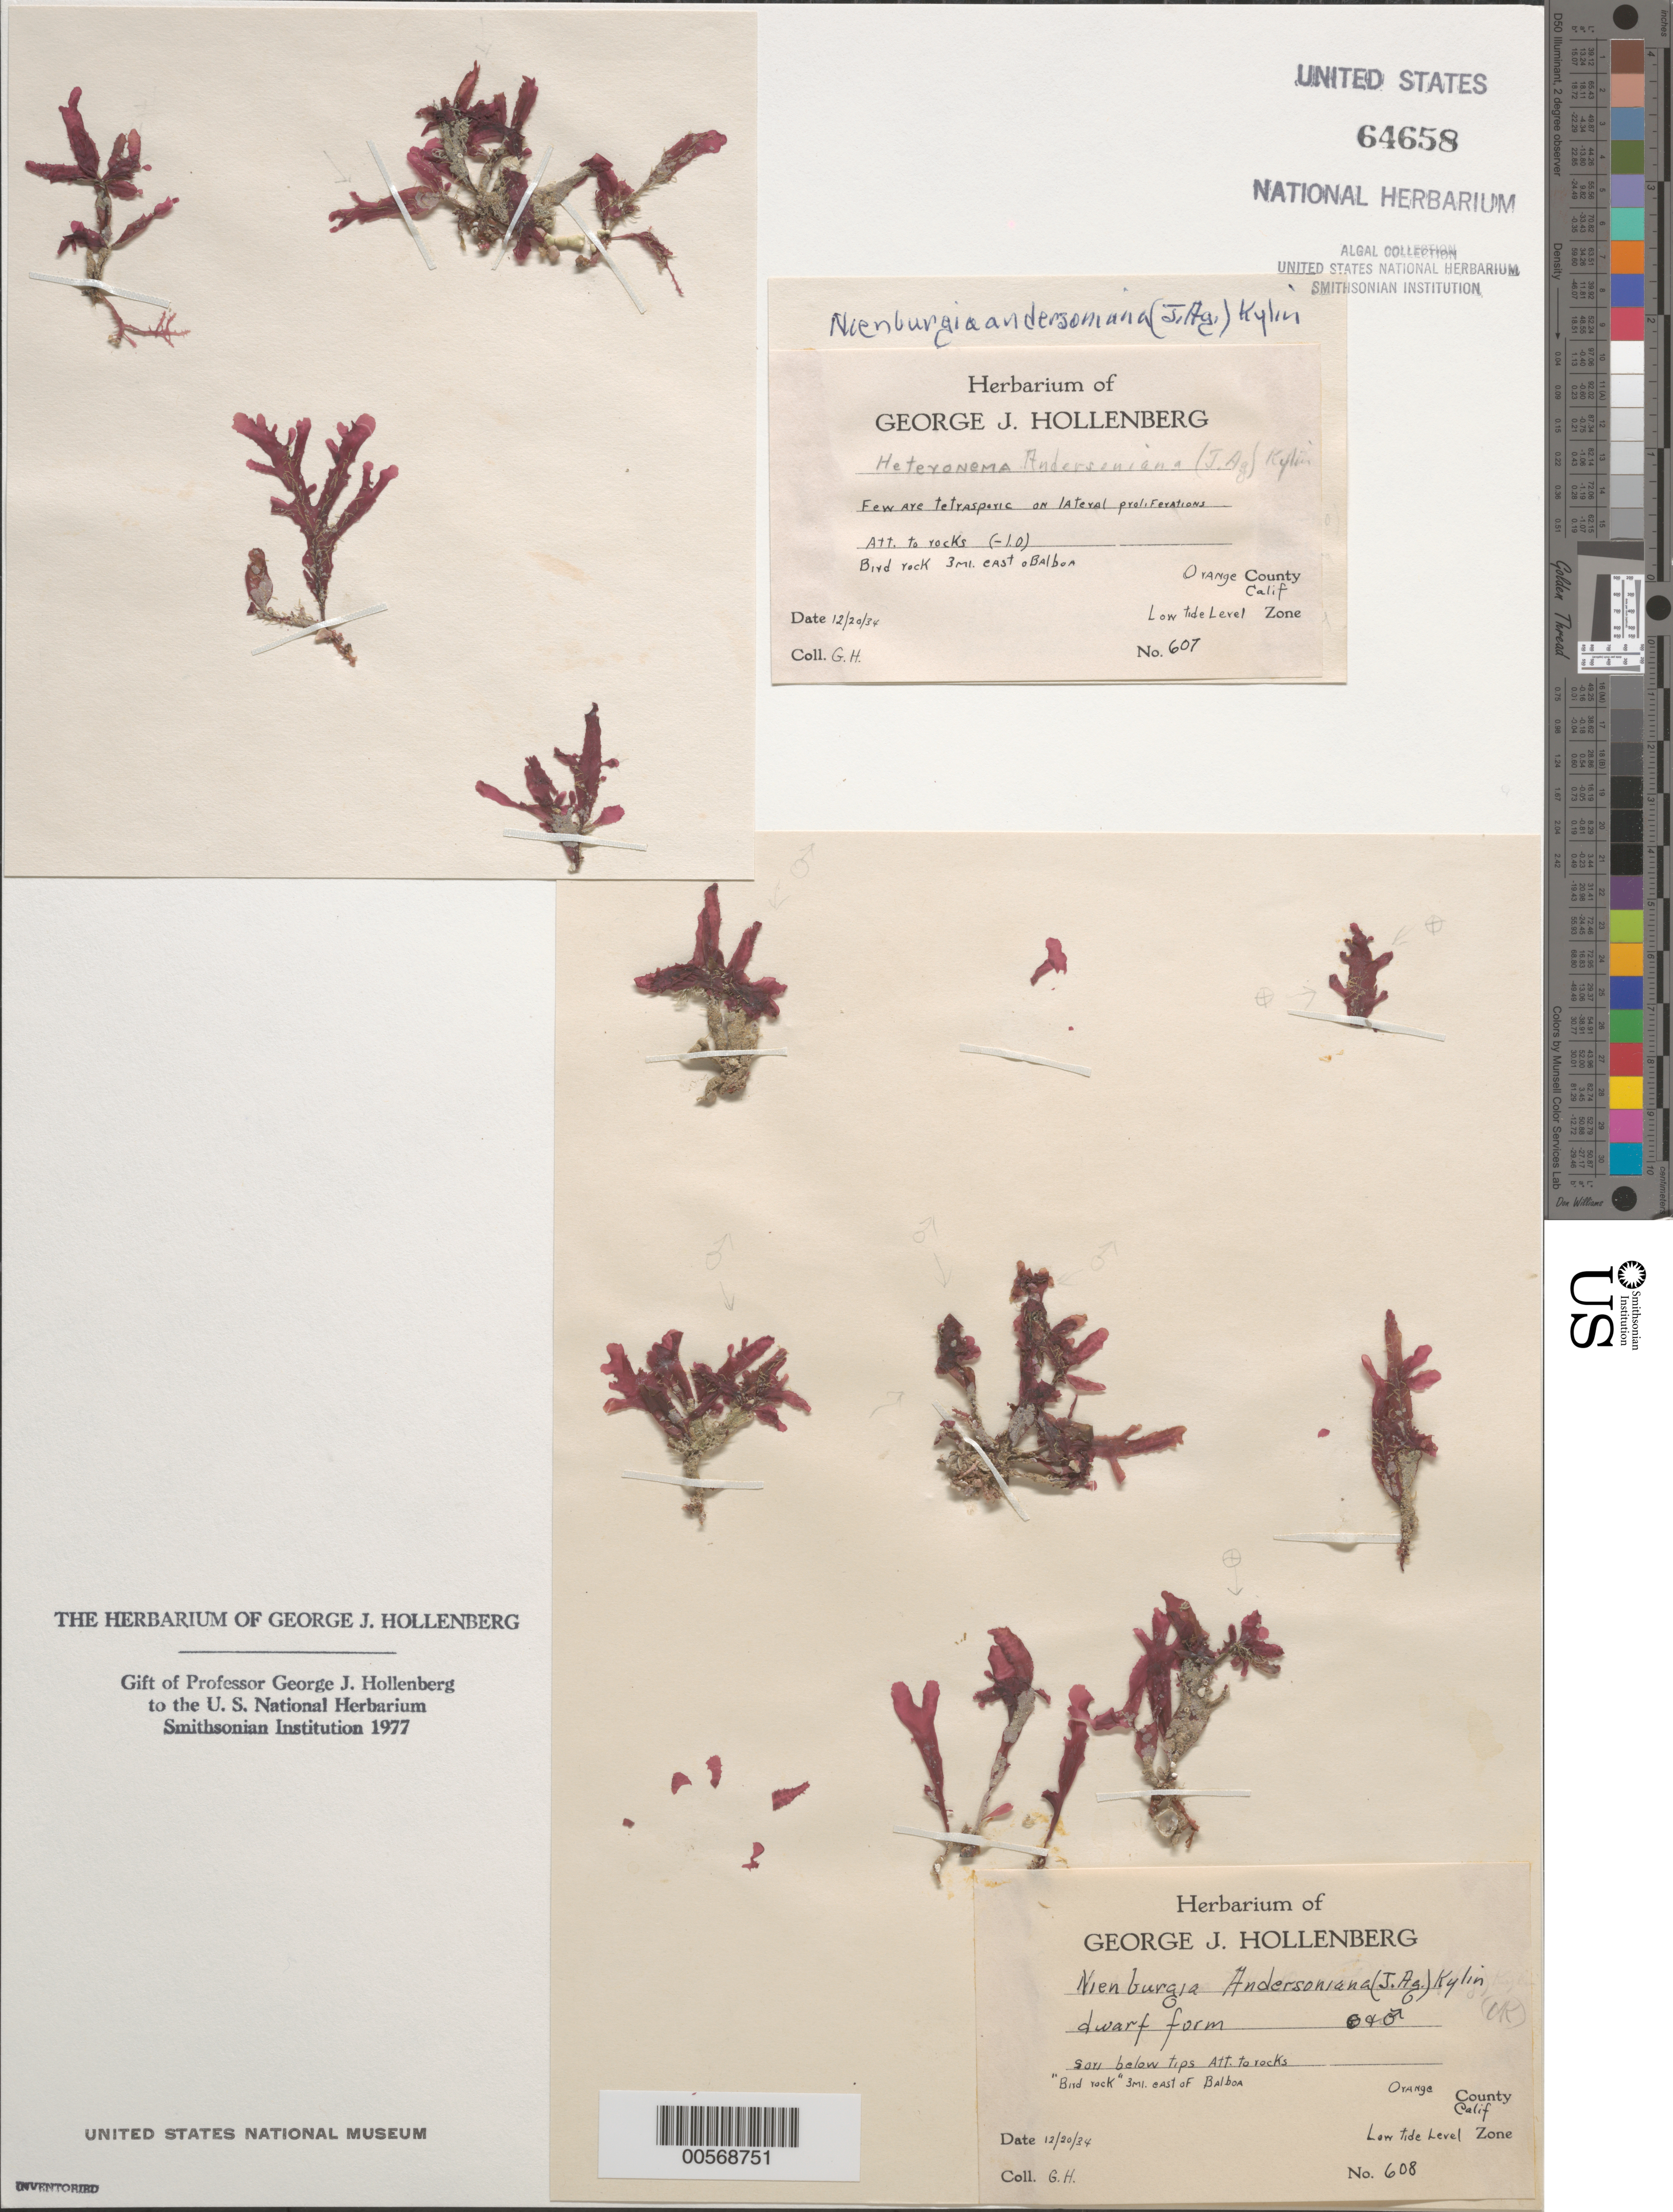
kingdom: Plantae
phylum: Rhodophyta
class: Florideophyceae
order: Ceramiales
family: Delesseriaceae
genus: Nienburgia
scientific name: Nienburgia andersoniana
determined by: Hollenberg, George J.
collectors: G. Hollenberg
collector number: GJH 607 & GJH 608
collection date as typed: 20 Dec 1934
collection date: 1934-12-20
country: United States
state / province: California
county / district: Orange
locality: Bird Rock 3 miles east of Balboa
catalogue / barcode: US 64658